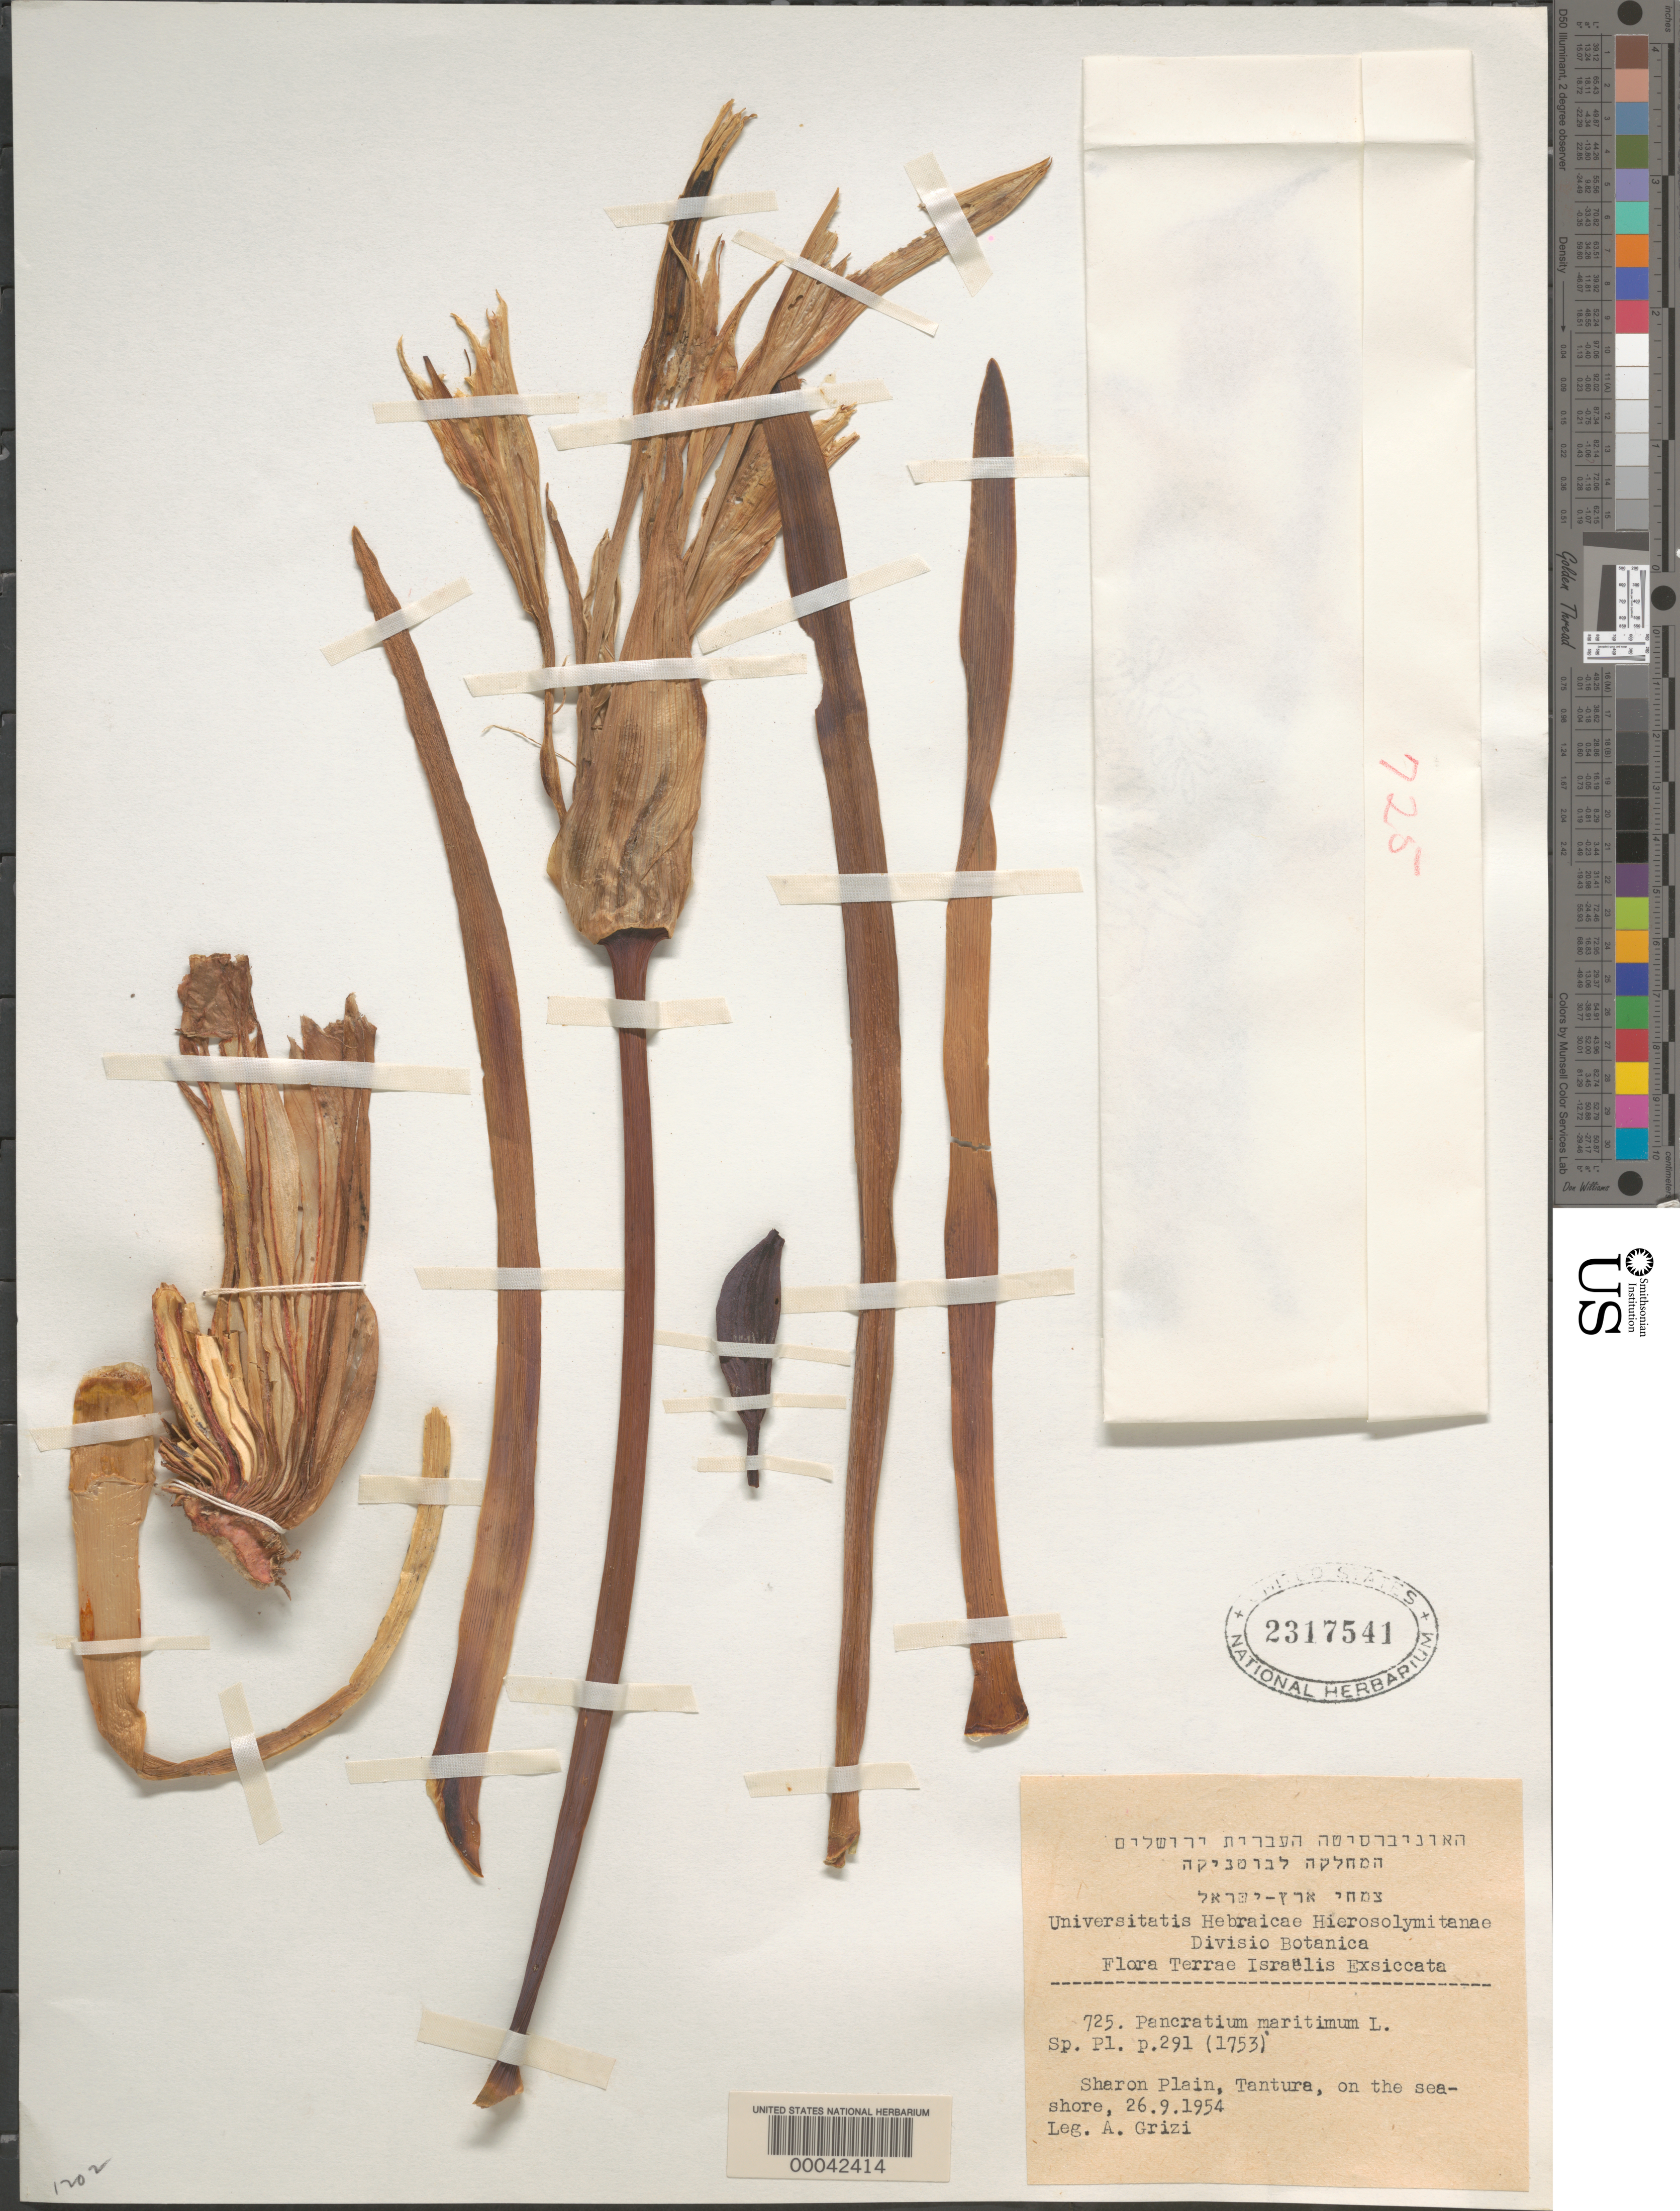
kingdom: Plantae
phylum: Tracheophyta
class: Liliopsida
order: Asparagales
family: Amaryllidaceae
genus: Pancratium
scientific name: Pancratium maritimum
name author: L.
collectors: A. Grizi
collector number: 725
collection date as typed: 26 Sep 1954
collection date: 1954-09-26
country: Israel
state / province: Hamerkaz / Hefa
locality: Sharon Plain, Tantura, on the seashore. [Hamerkaz (central) and/or Hefa (Haifa) Districts]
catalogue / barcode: US 2317541